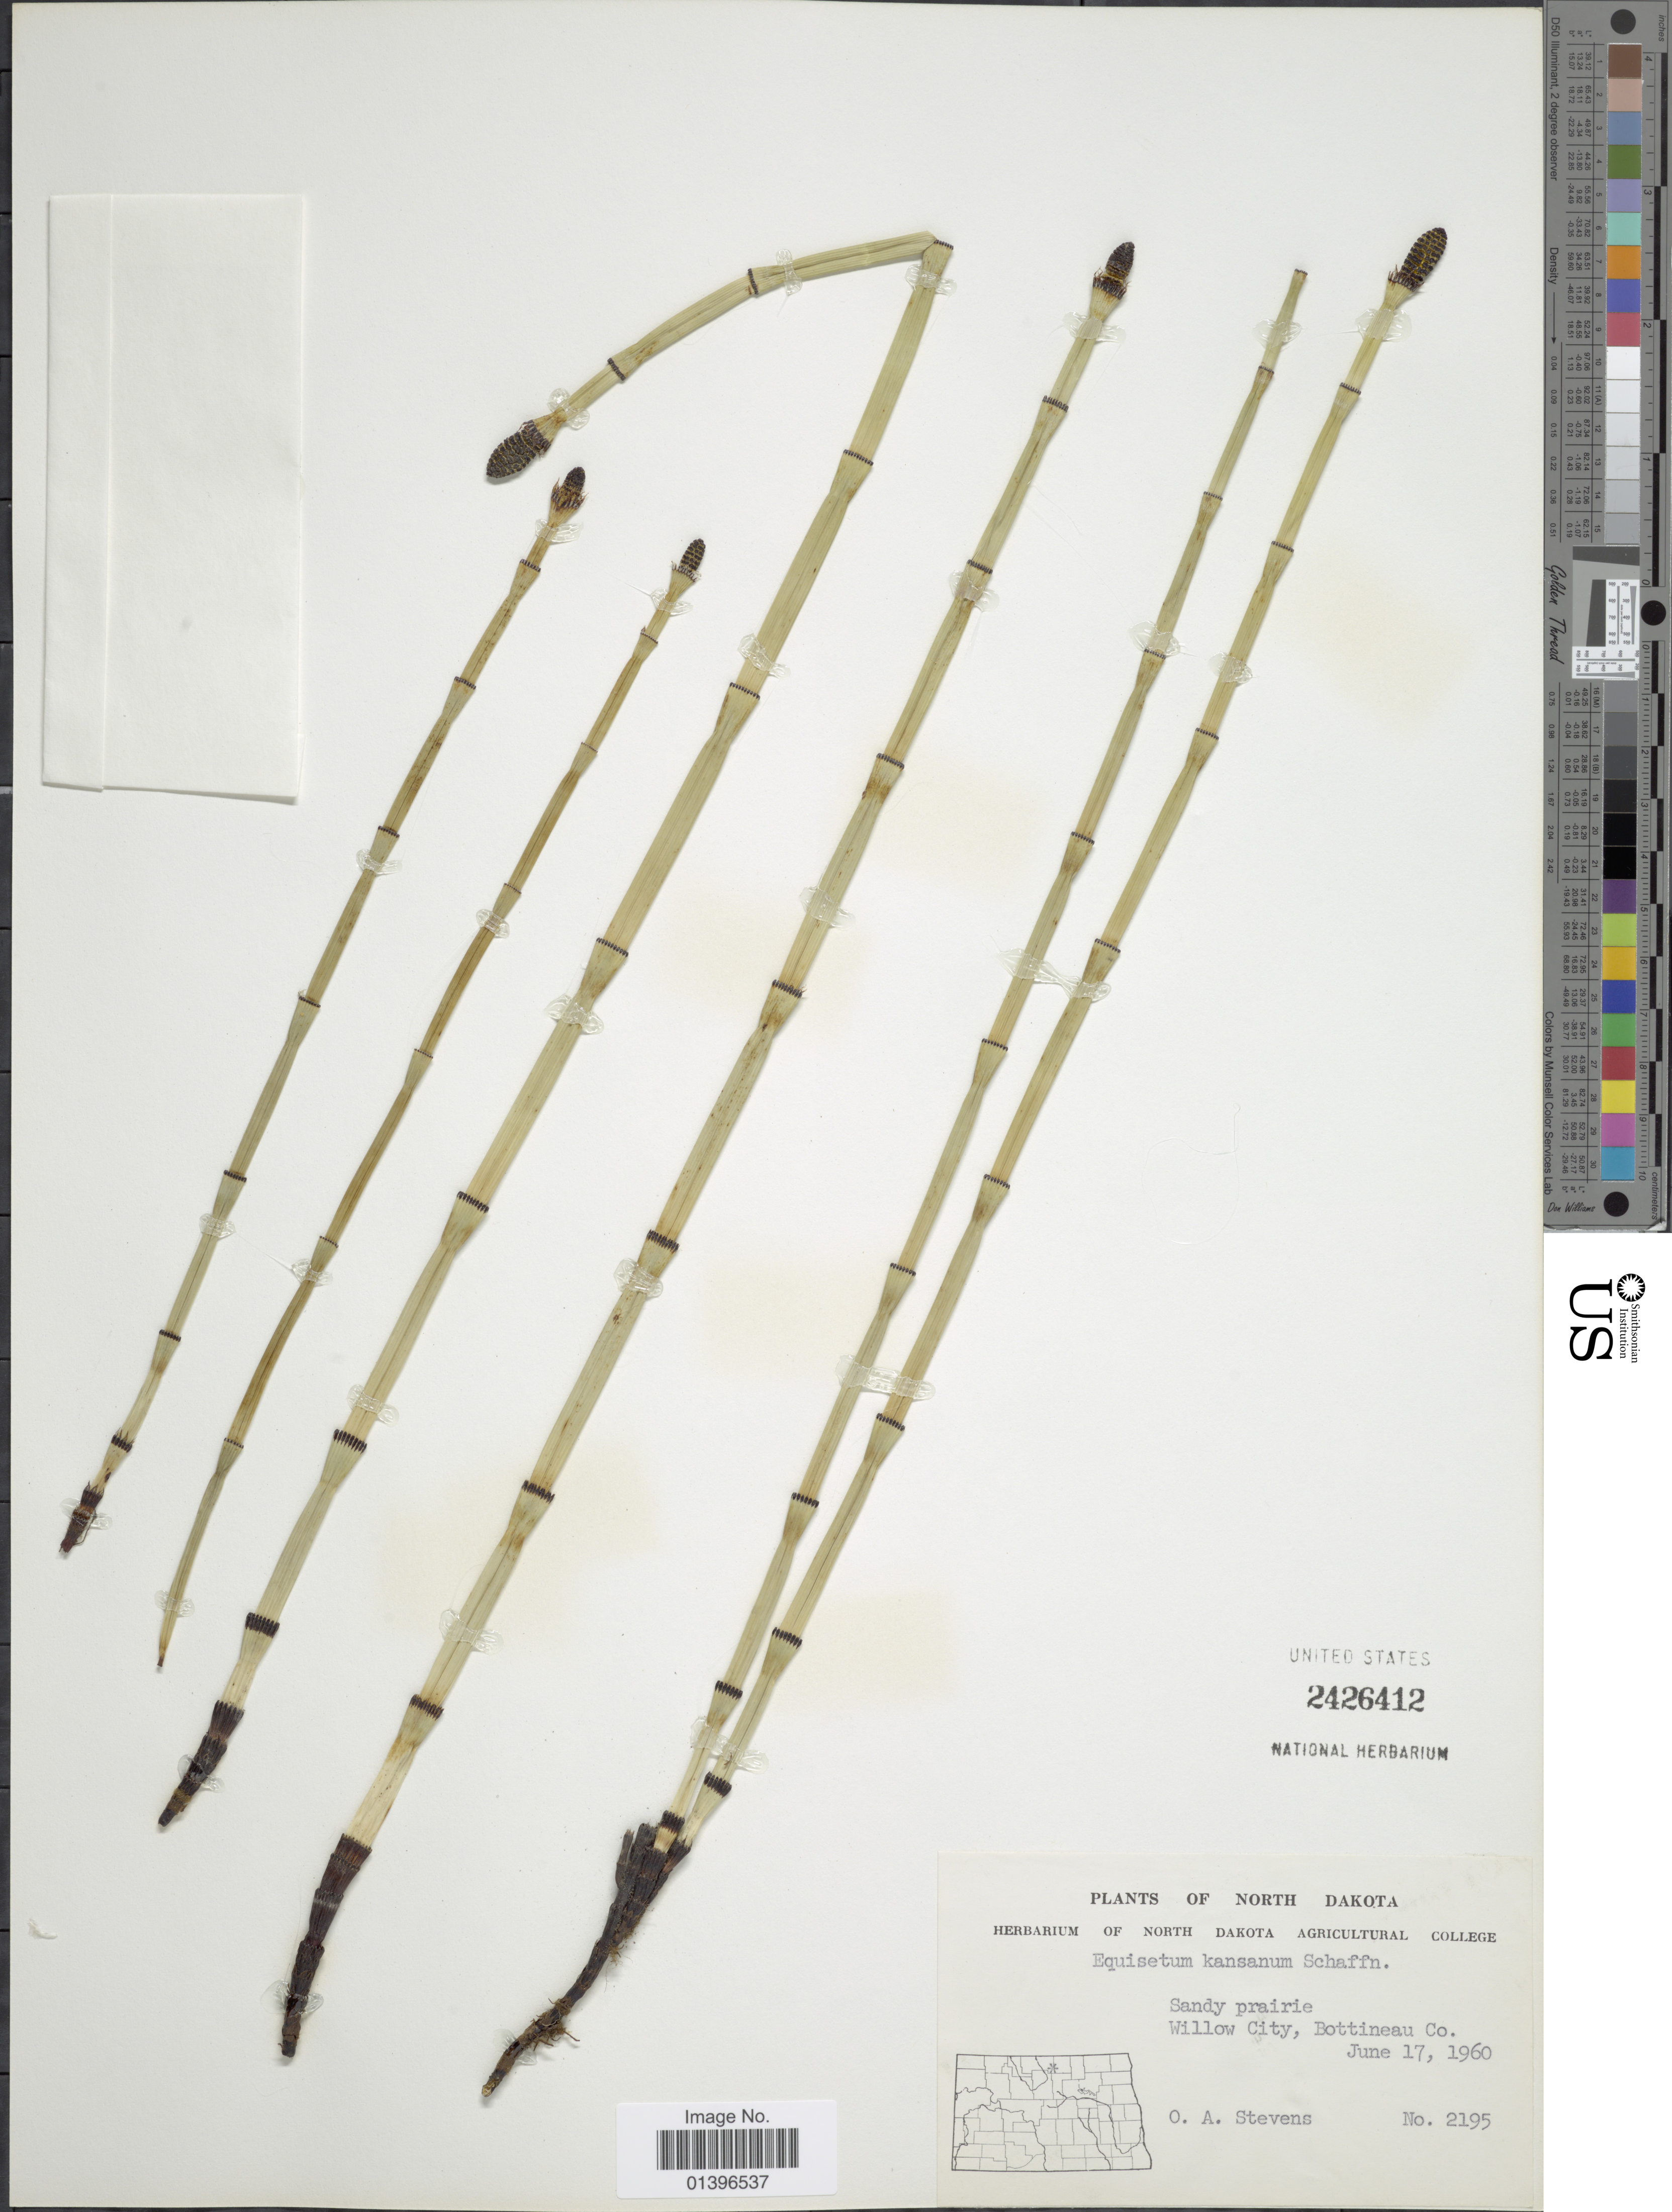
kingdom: Plantae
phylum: Tracheophyta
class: Polypodiopsida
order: Equisetales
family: Equisetaceae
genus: Equisetum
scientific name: Equisetum laevigatum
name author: A. Braun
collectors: O. A. Stevens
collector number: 2195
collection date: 1960-06-17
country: United States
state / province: North Dakota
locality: Sandy prairie, Willow City, Bottineau Co.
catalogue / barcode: US 2426412